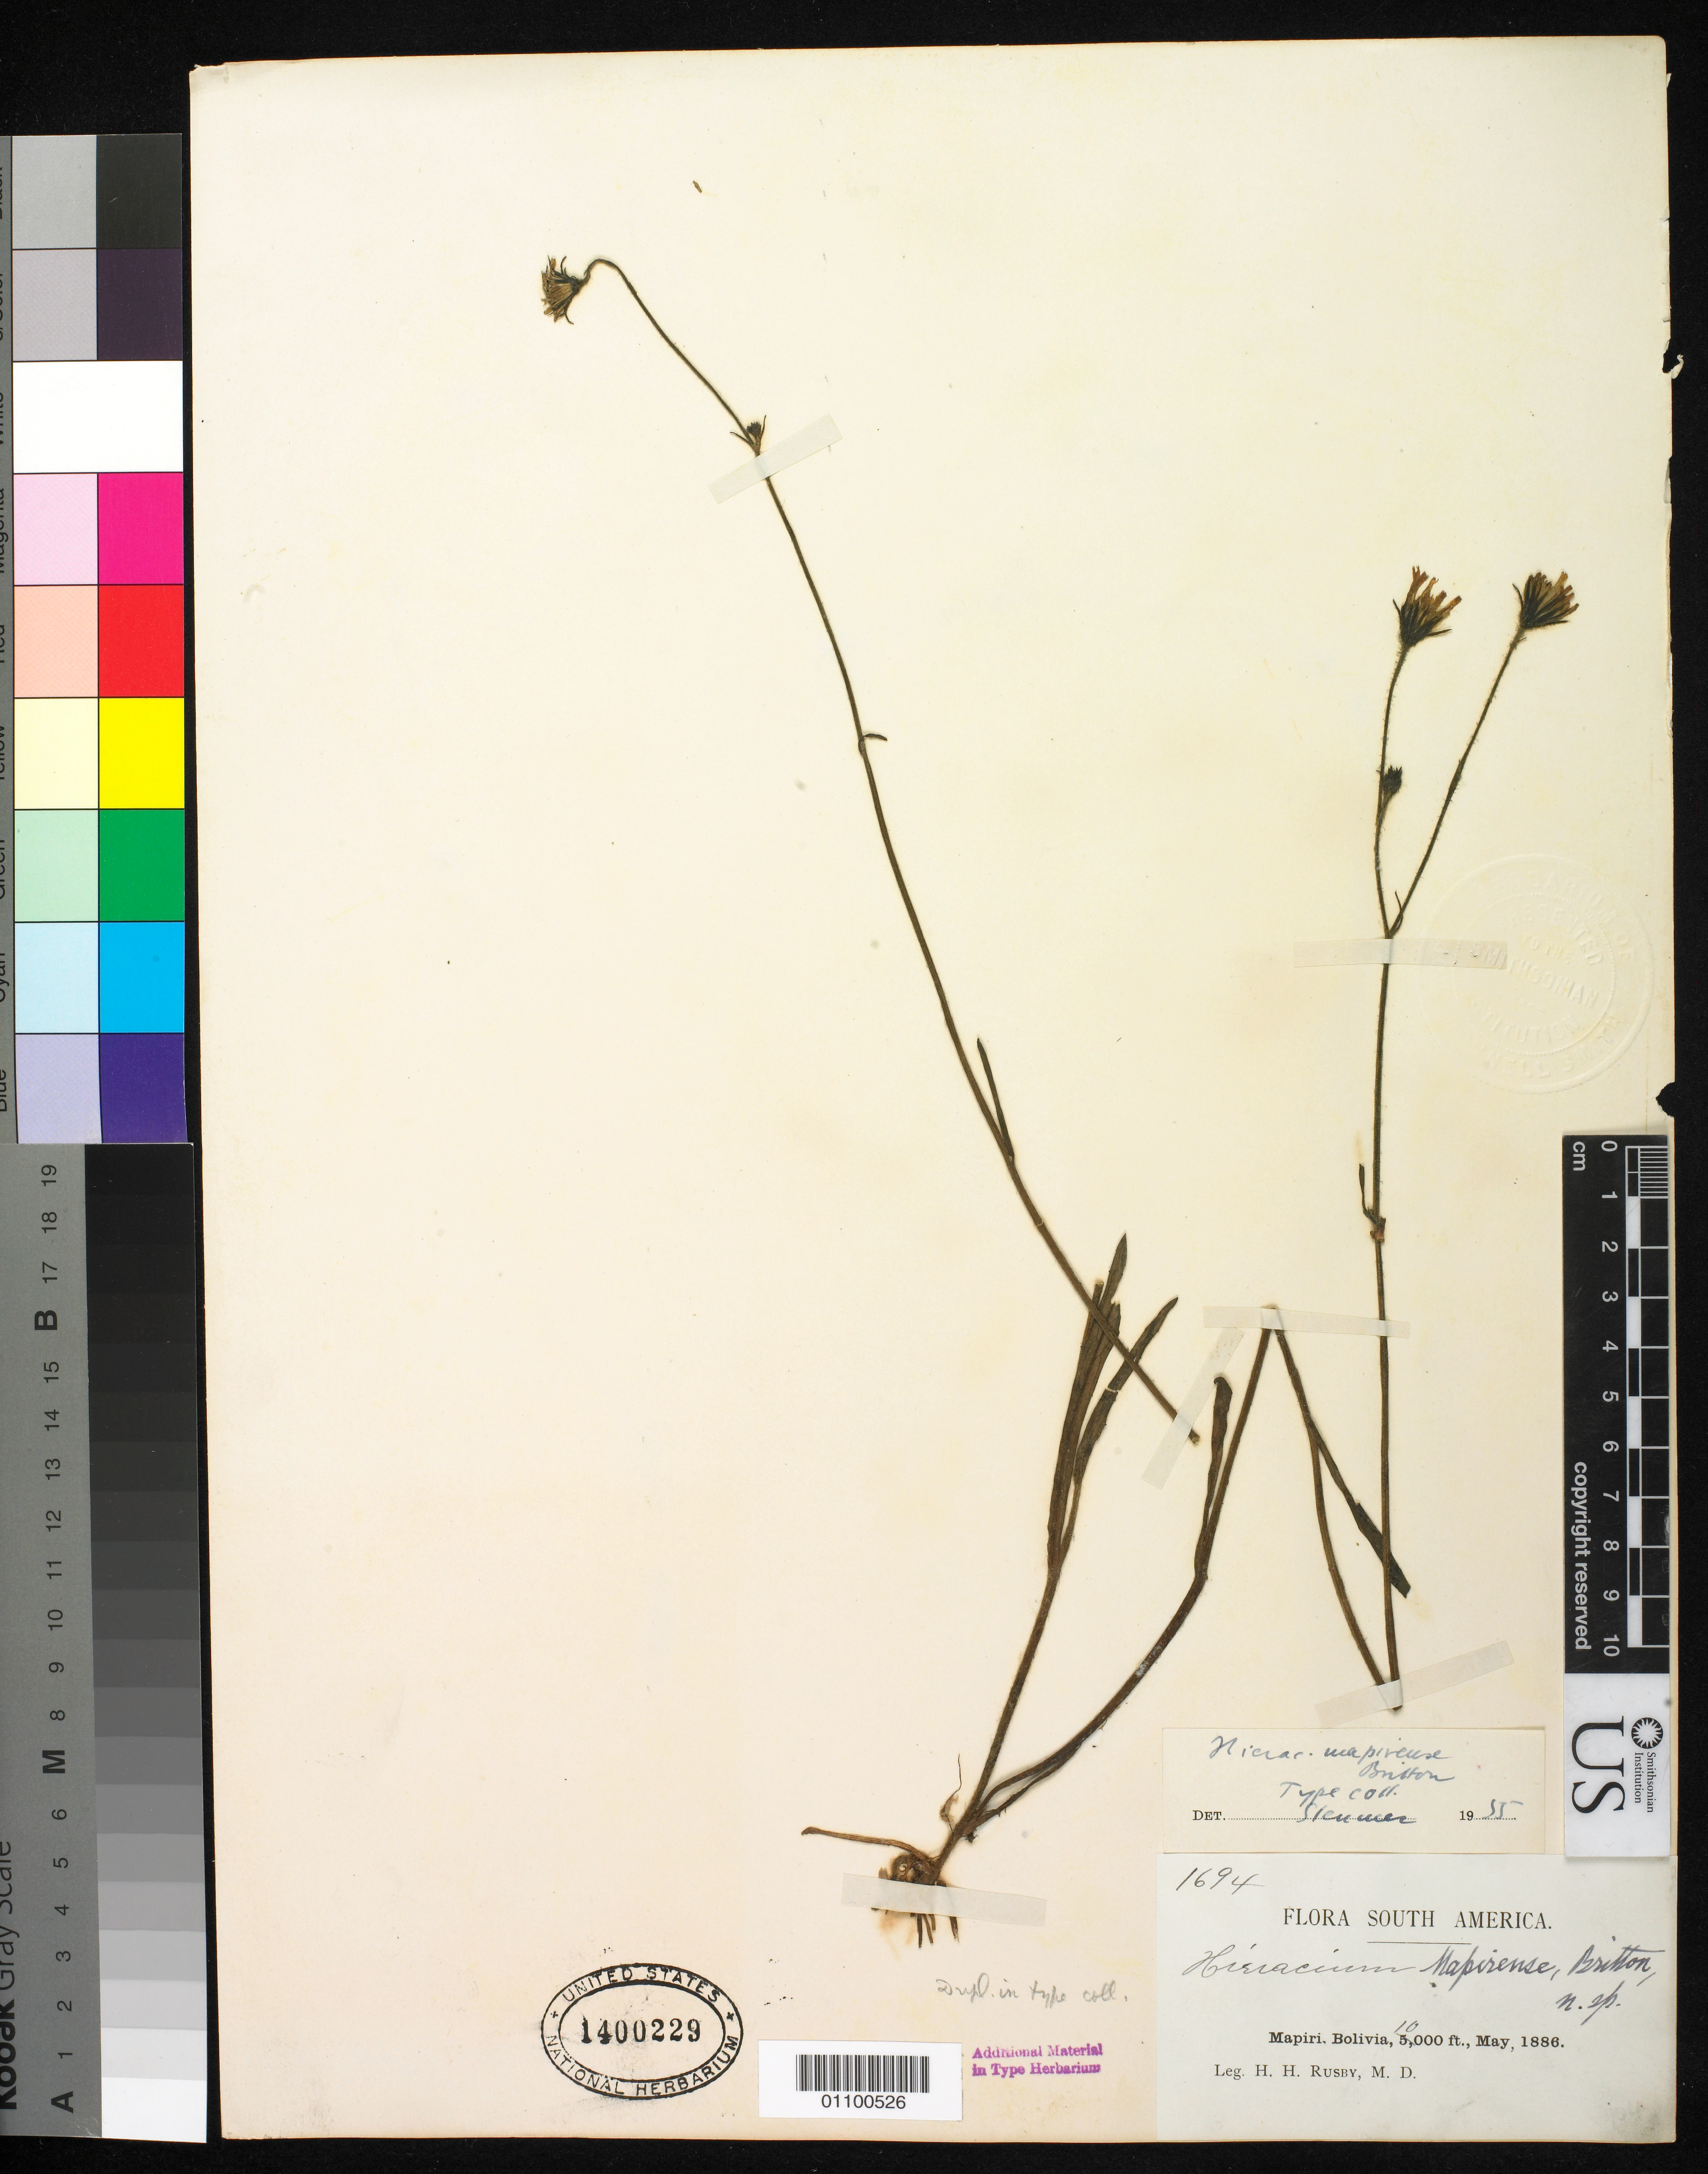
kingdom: Plantae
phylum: Tracheophyta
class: Magnoliopsida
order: Asterales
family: Asteraceae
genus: Hieracium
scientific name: Hieracium mapirense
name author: Britton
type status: Possible Type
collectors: H. H. Rusby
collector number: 1694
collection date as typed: May 1886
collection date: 1886-05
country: Bolivia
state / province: La Páz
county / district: Larecaja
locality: Mapiri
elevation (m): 3048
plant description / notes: Annotated by Sleumer (1955) as "Type coll." but dubiously type material; protologue does not cite collection date (May 1886 on this specimen) but NY has 2 duplicates of Rusby 1694, both dated April 1886.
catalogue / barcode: US 1400229